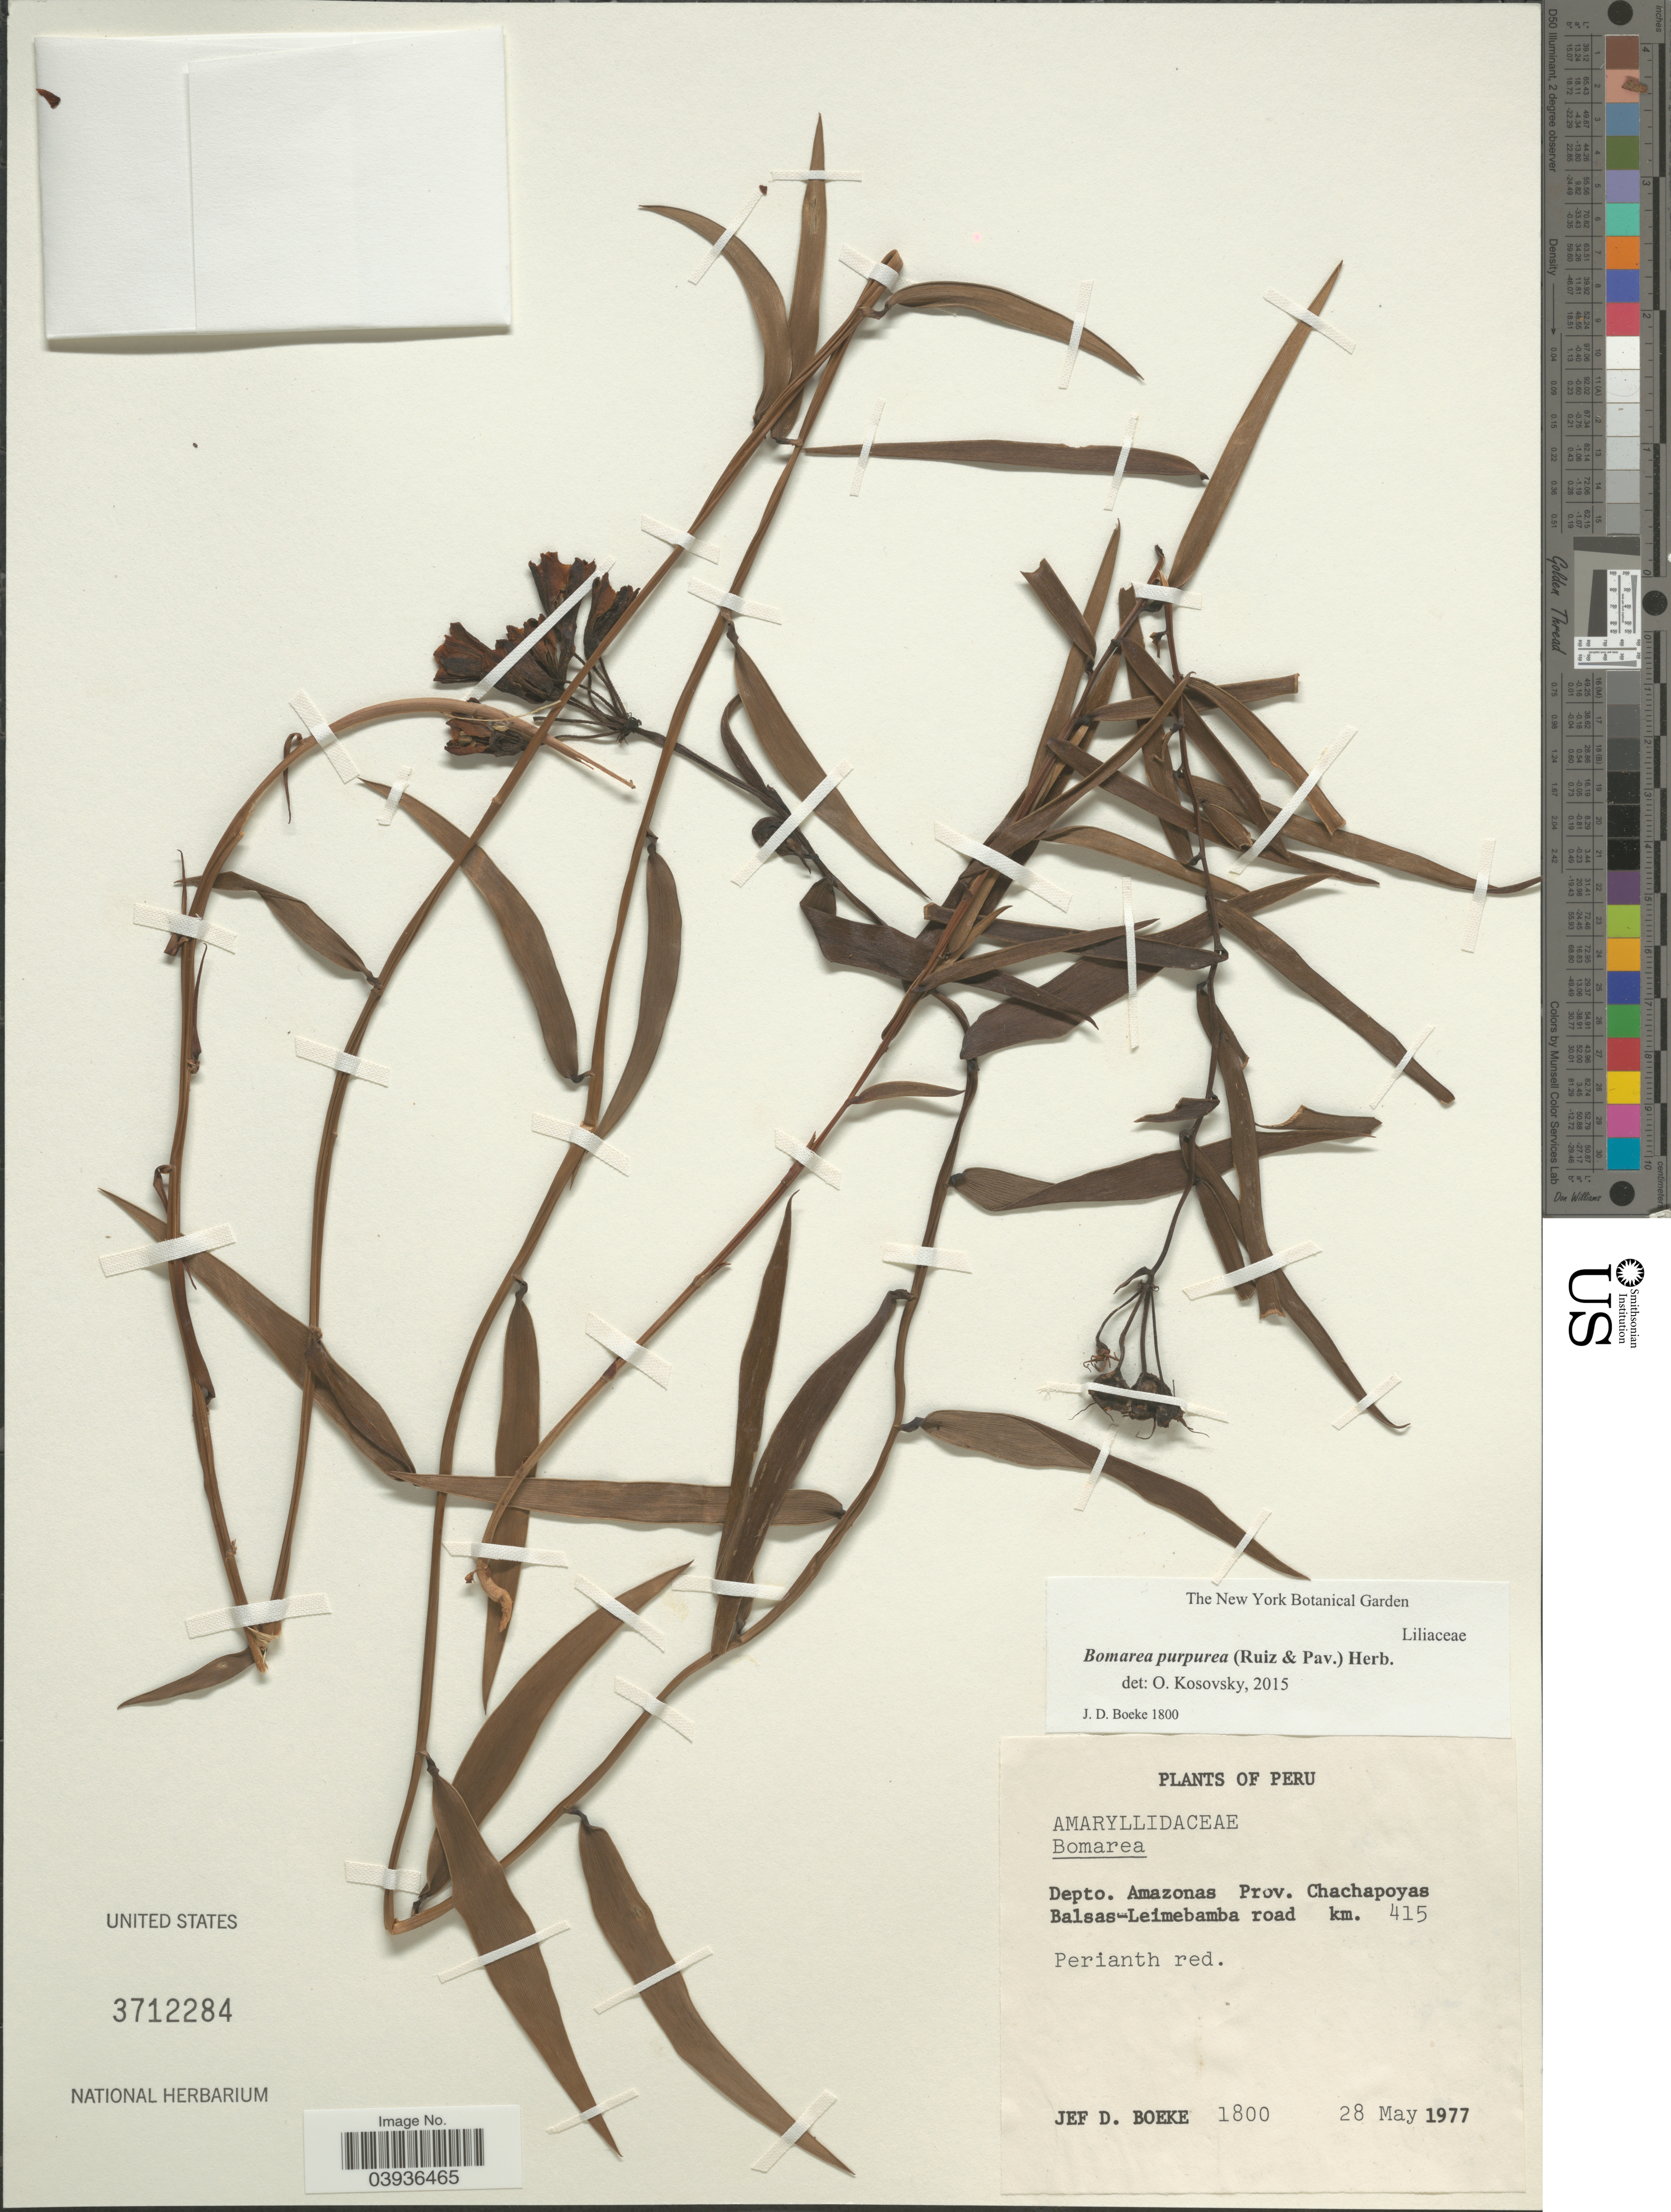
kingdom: Plantae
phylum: Tracheophyta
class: Liliopsida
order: Liliales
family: Alstroemeriaceae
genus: Bomarea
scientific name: Bomarea purpurea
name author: (Ruiz & Pav.) Herb.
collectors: J. Boeke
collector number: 1800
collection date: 1977-05-28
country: Peru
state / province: Amazonas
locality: Depto. Amazonas. Prov. Chachapoyas. Balsas-Leimebamba road km. 415.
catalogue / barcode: US 3712284